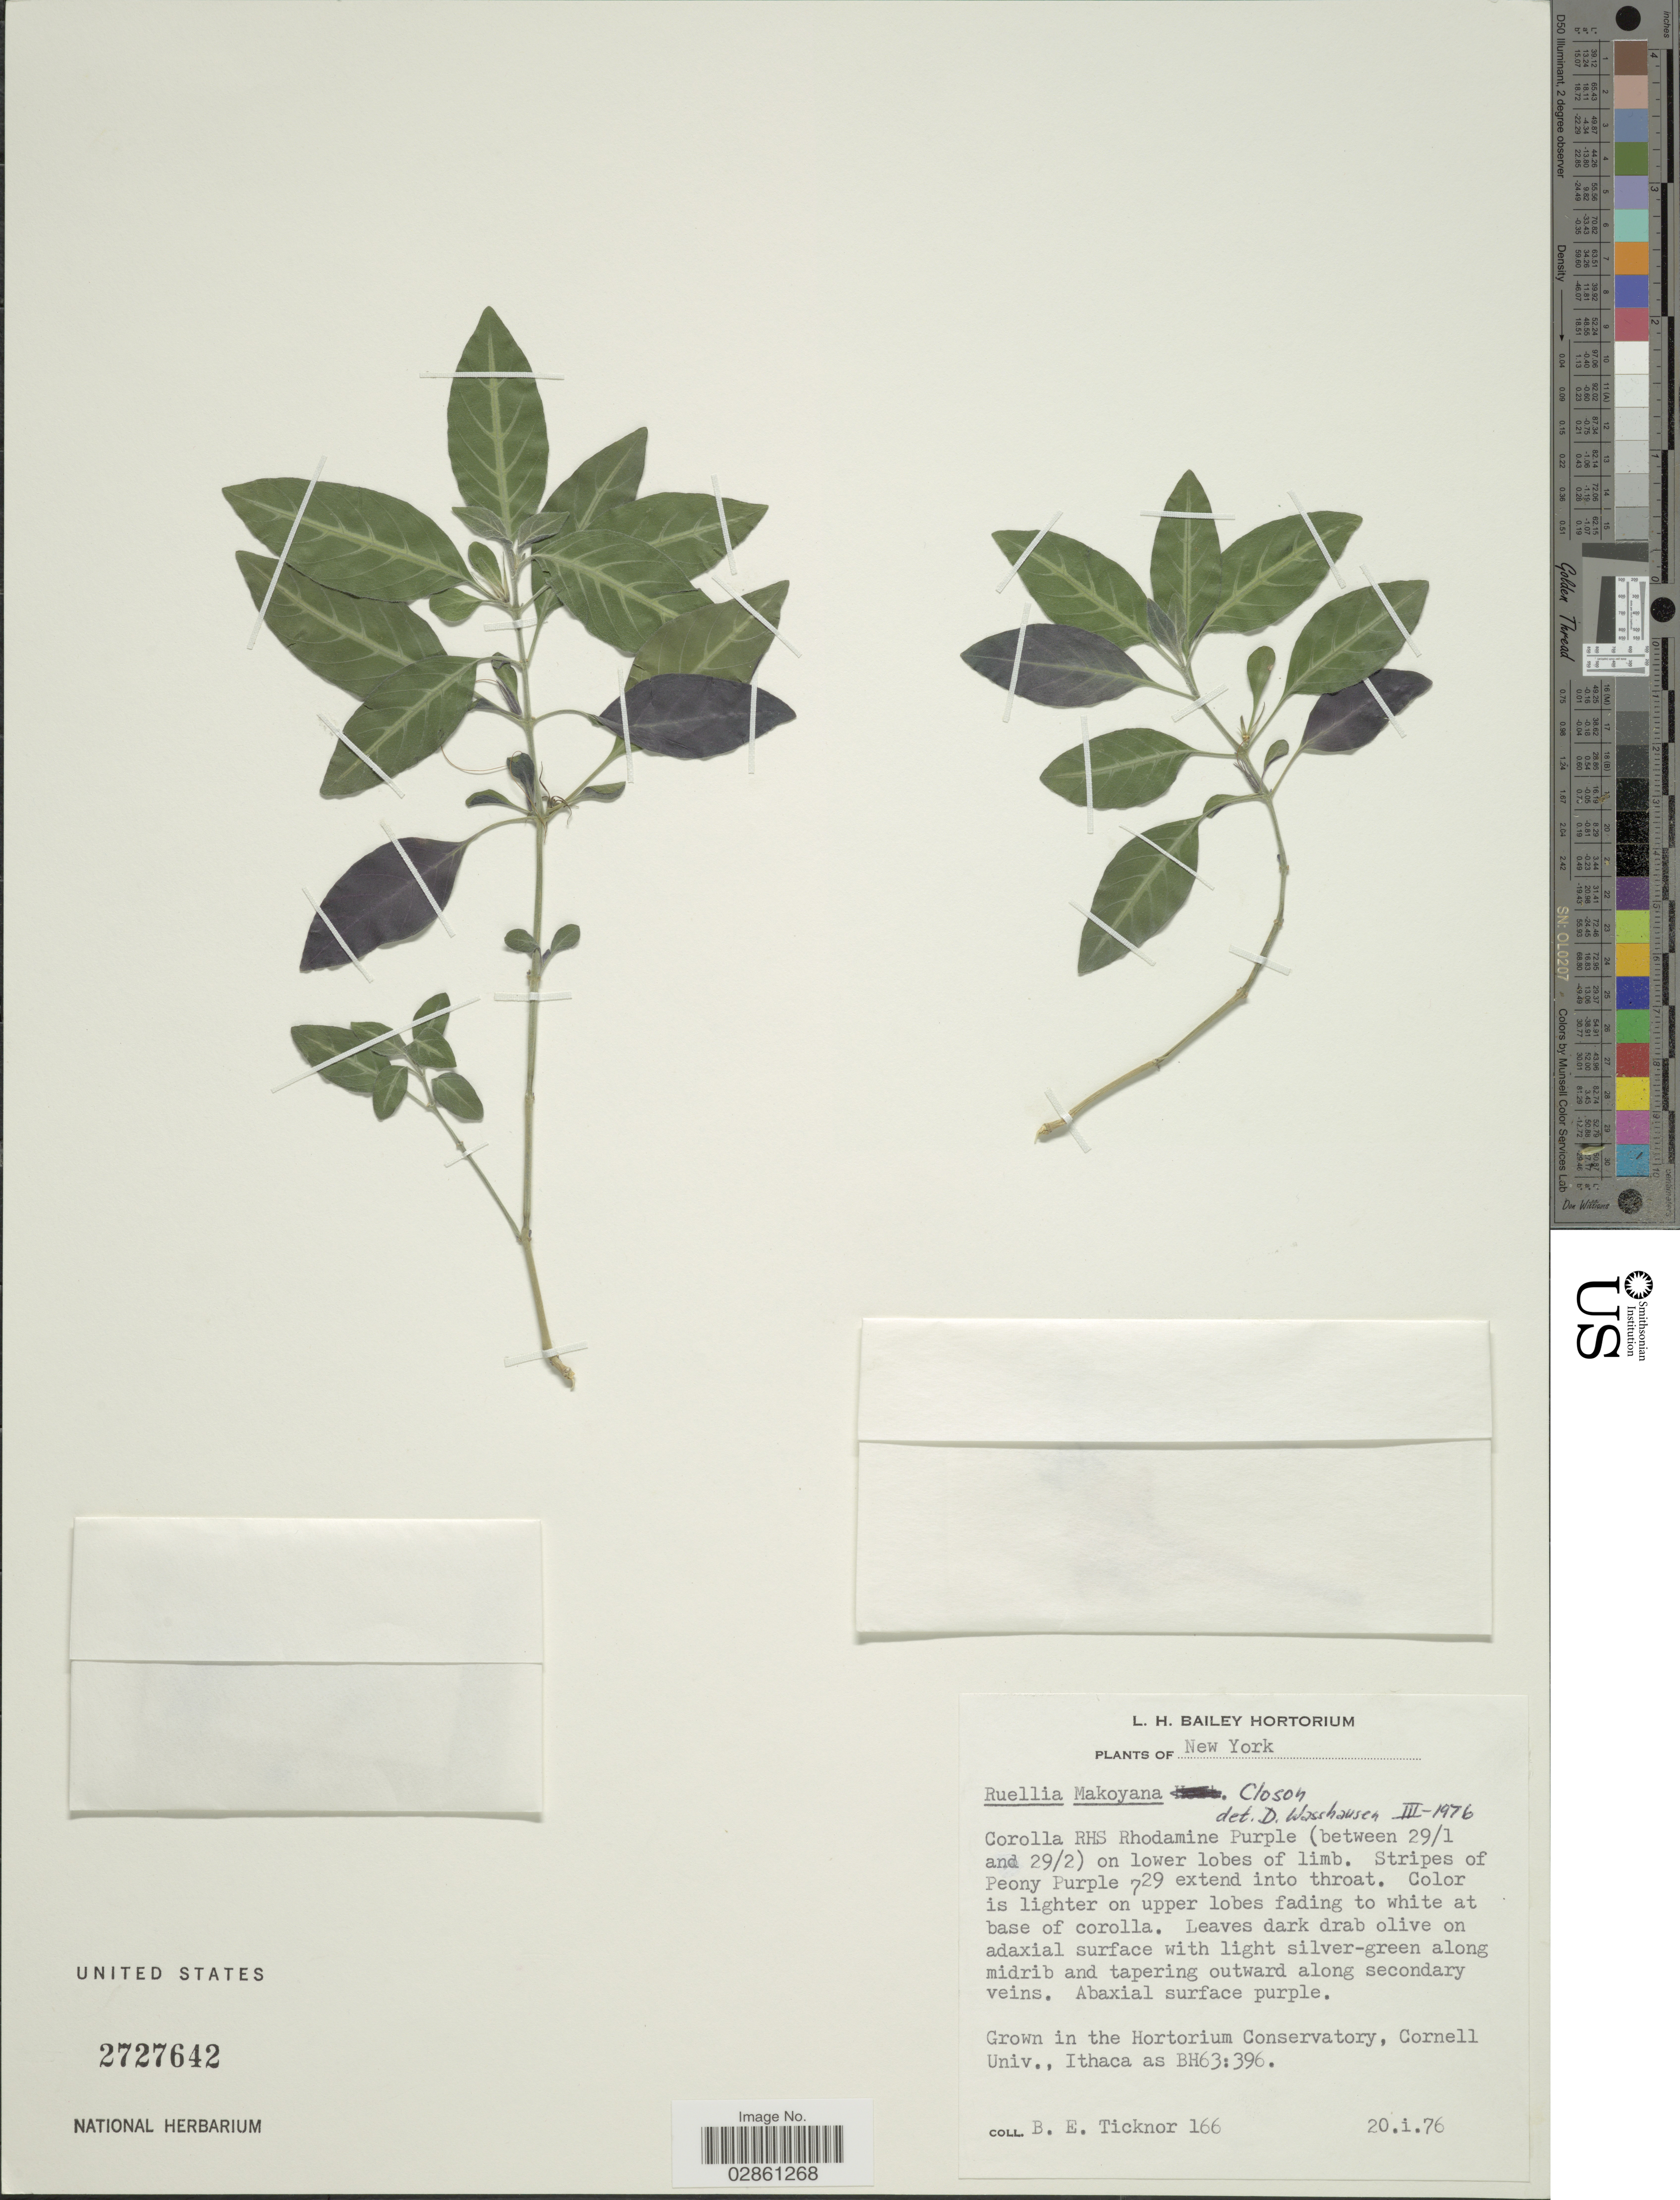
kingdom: Plantae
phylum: Tracheophyta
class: Magnoliopsida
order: Lamiales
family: Acanthaceae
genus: Ruellia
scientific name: Ruellia makoyana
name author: Closon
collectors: B. Ticknor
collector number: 166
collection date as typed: Transcribed d/m/y: 20/1/76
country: United States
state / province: New York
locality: Grown in the Hortorium Conservatory, Cornell Univ., Ithaca as BH63:396.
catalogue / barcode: US 2727642